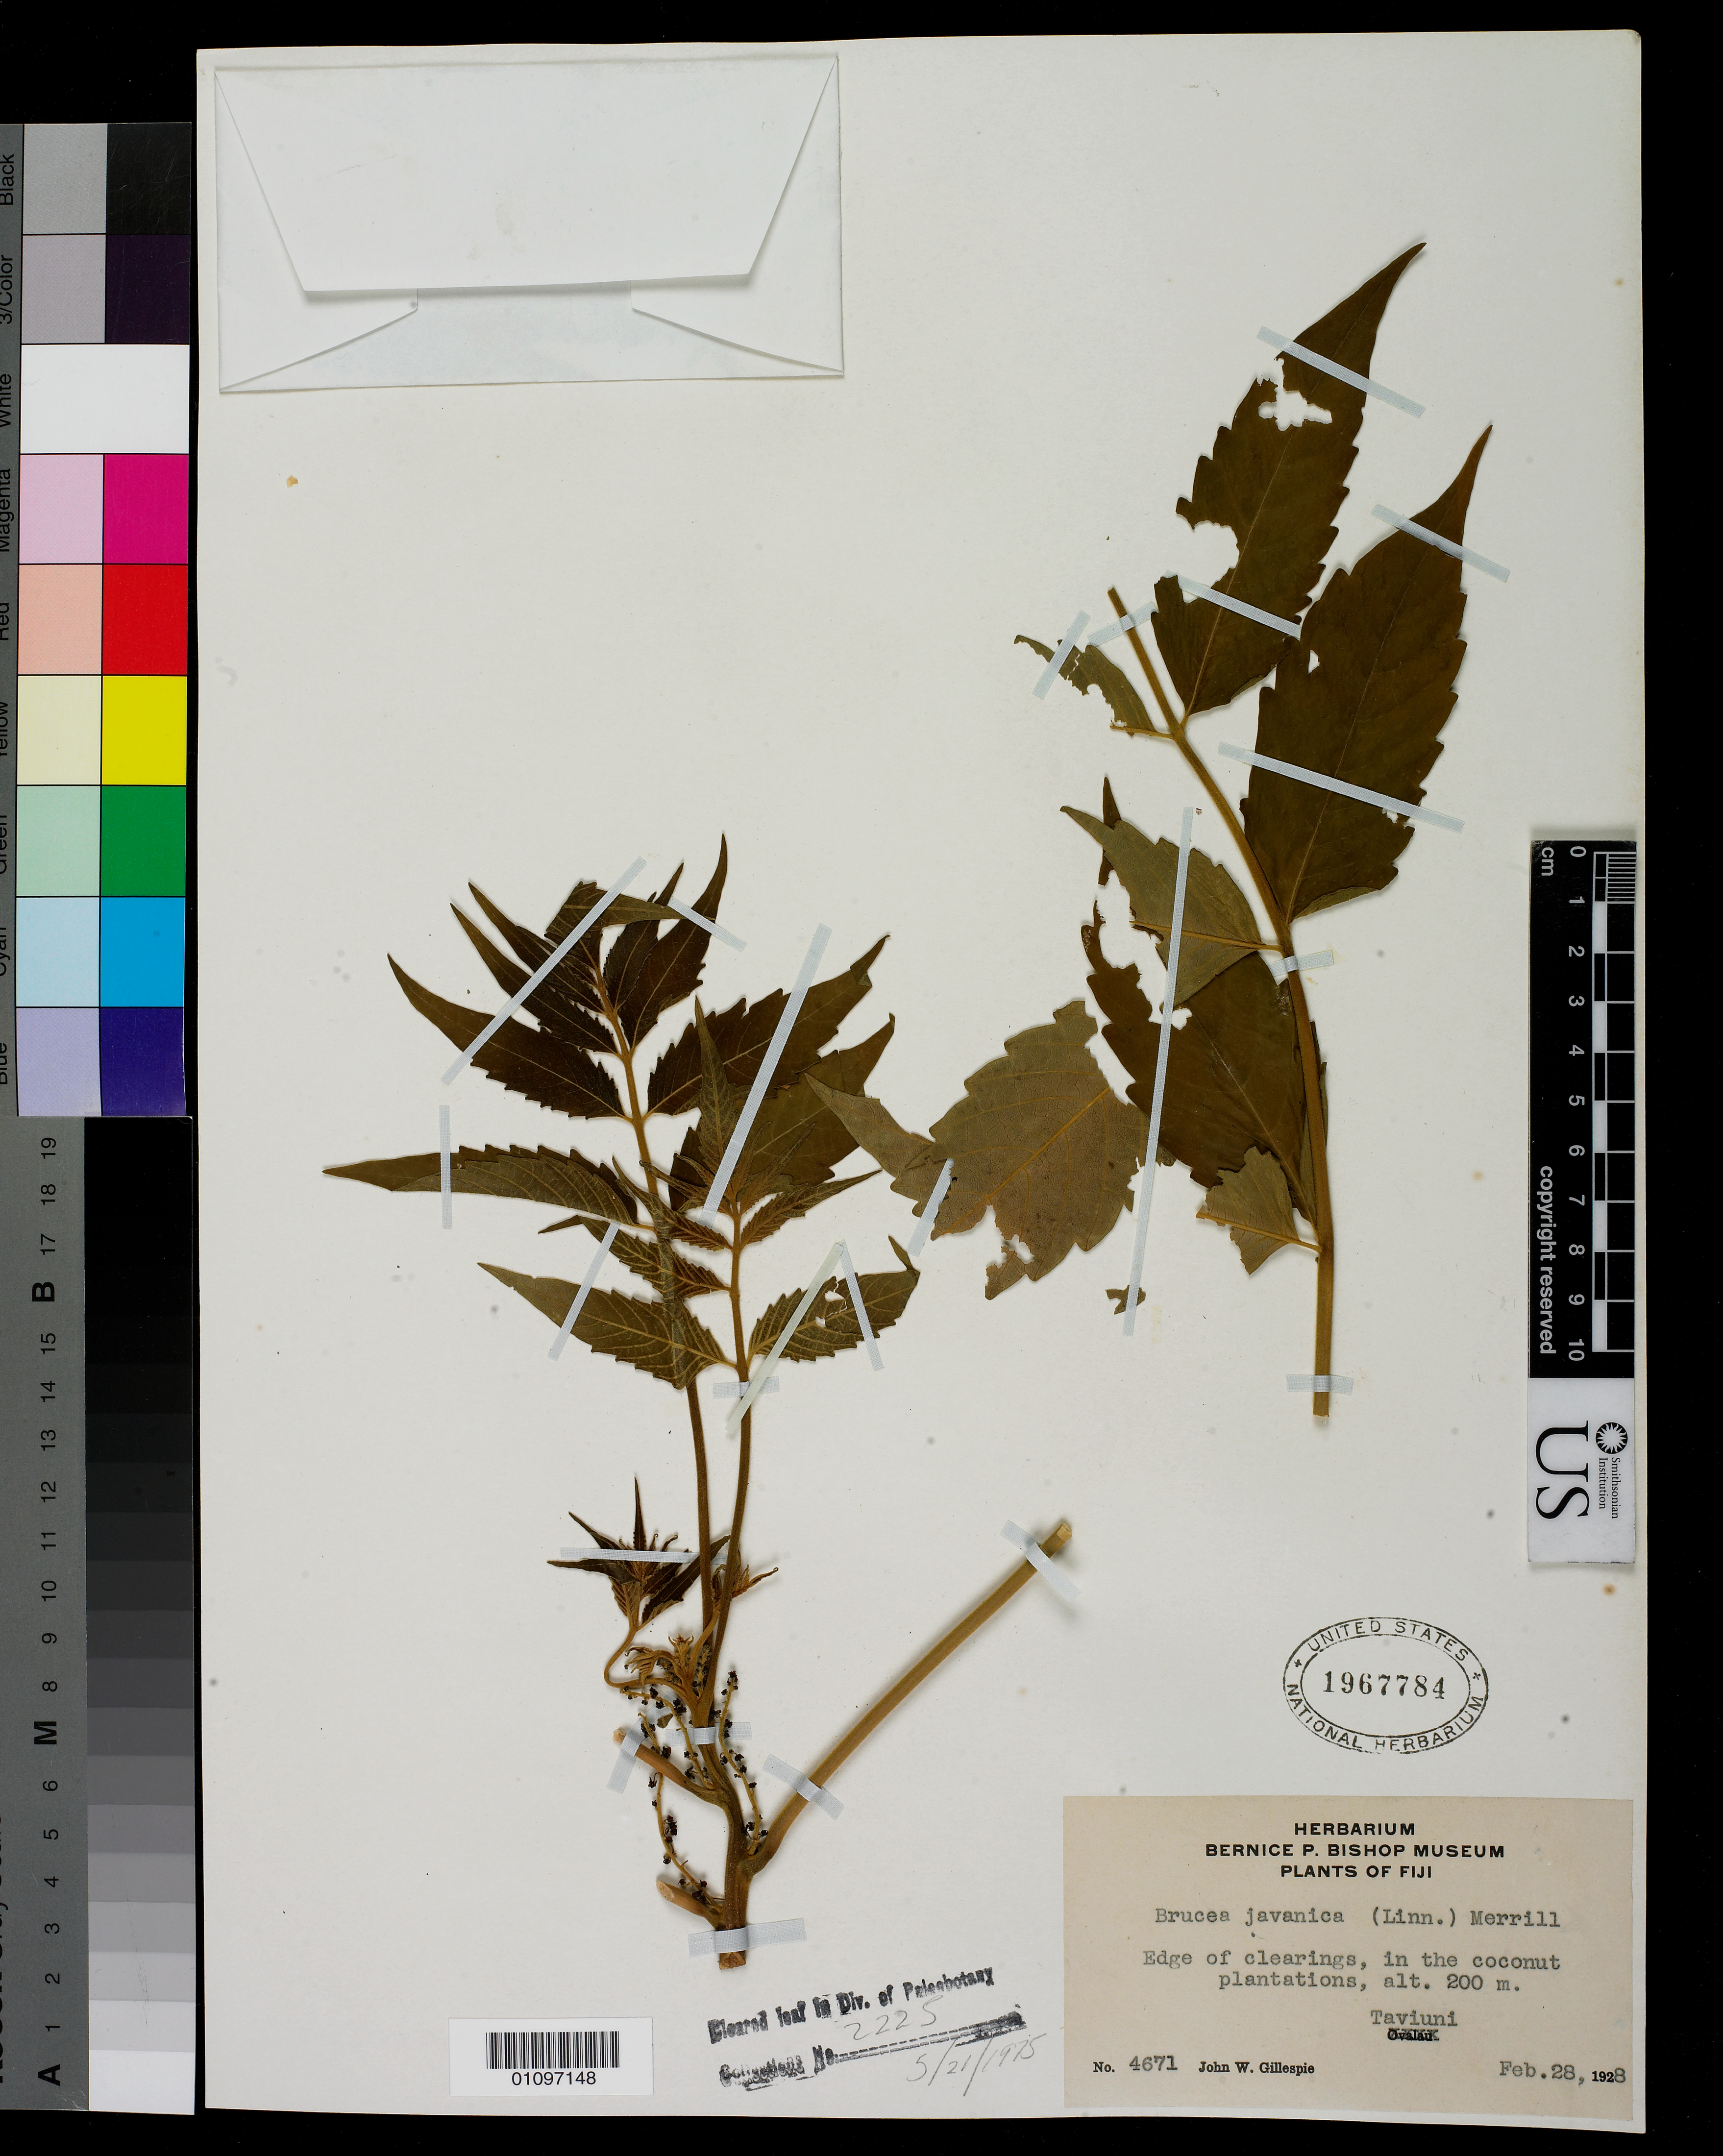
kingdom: Plantae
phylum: Tracheophyta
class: Magnoliopsida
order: Sapindales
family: Simaroubaceae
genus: Brucea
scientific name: Brucea javanica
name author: (L.) Merr.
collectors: J. W. Gillespie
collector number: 4671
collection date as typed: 28 Feb 1928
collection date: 1928-02-28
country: Fiji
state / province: Northern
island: Taveuni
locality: Vicinity of Wairiki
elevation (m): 200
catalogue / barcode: US 1967784